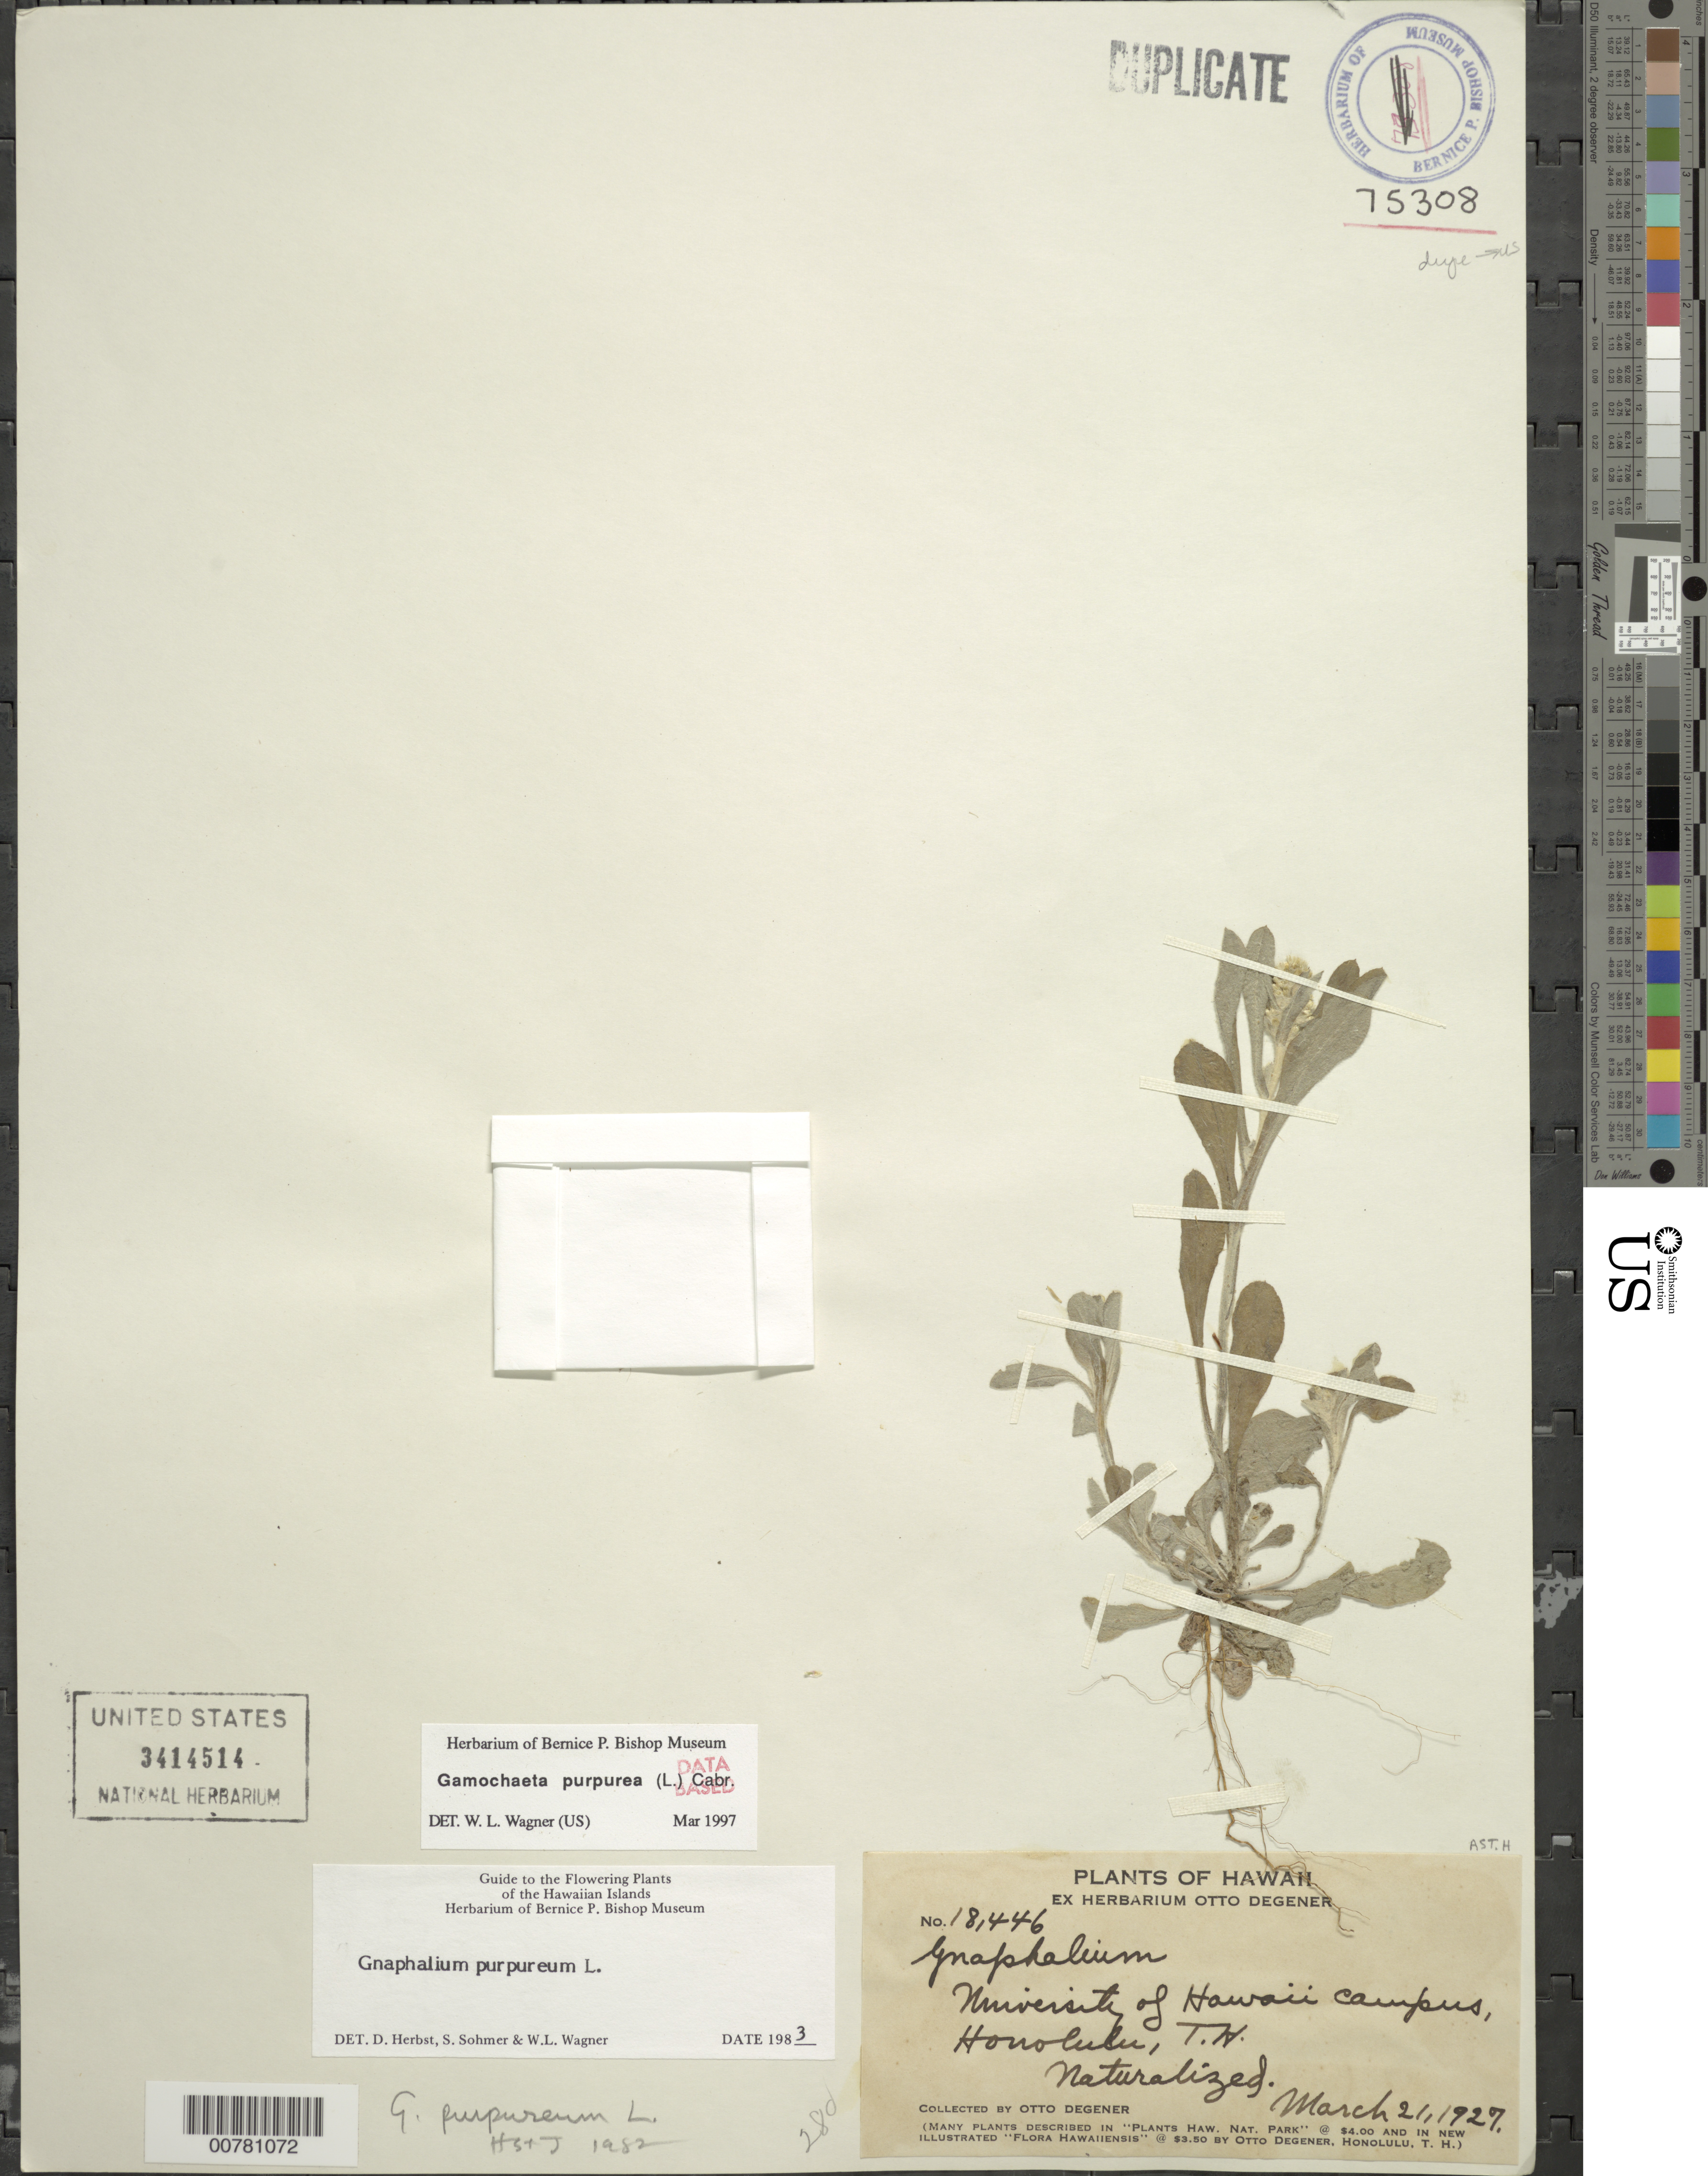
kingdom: Plantae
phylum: Tracheophyta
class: Magnoliopsida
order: Asterales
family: Asteraceae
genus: Gamochaeta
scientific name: Gamochaeta purpurea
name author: (L.) Cabrera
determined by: Wagner, W. L., (BOT), Smithsonian Institution - National Museum of Natural History (UNITED STATES)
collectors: O. Degener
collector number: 18446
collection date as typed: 21 Mar 1927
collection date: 1927-03-21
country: United States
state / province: Hawaii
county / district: Honolulu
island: Oahu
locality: Honolulu, University of Hawaii Campus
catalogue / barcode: US 3414514